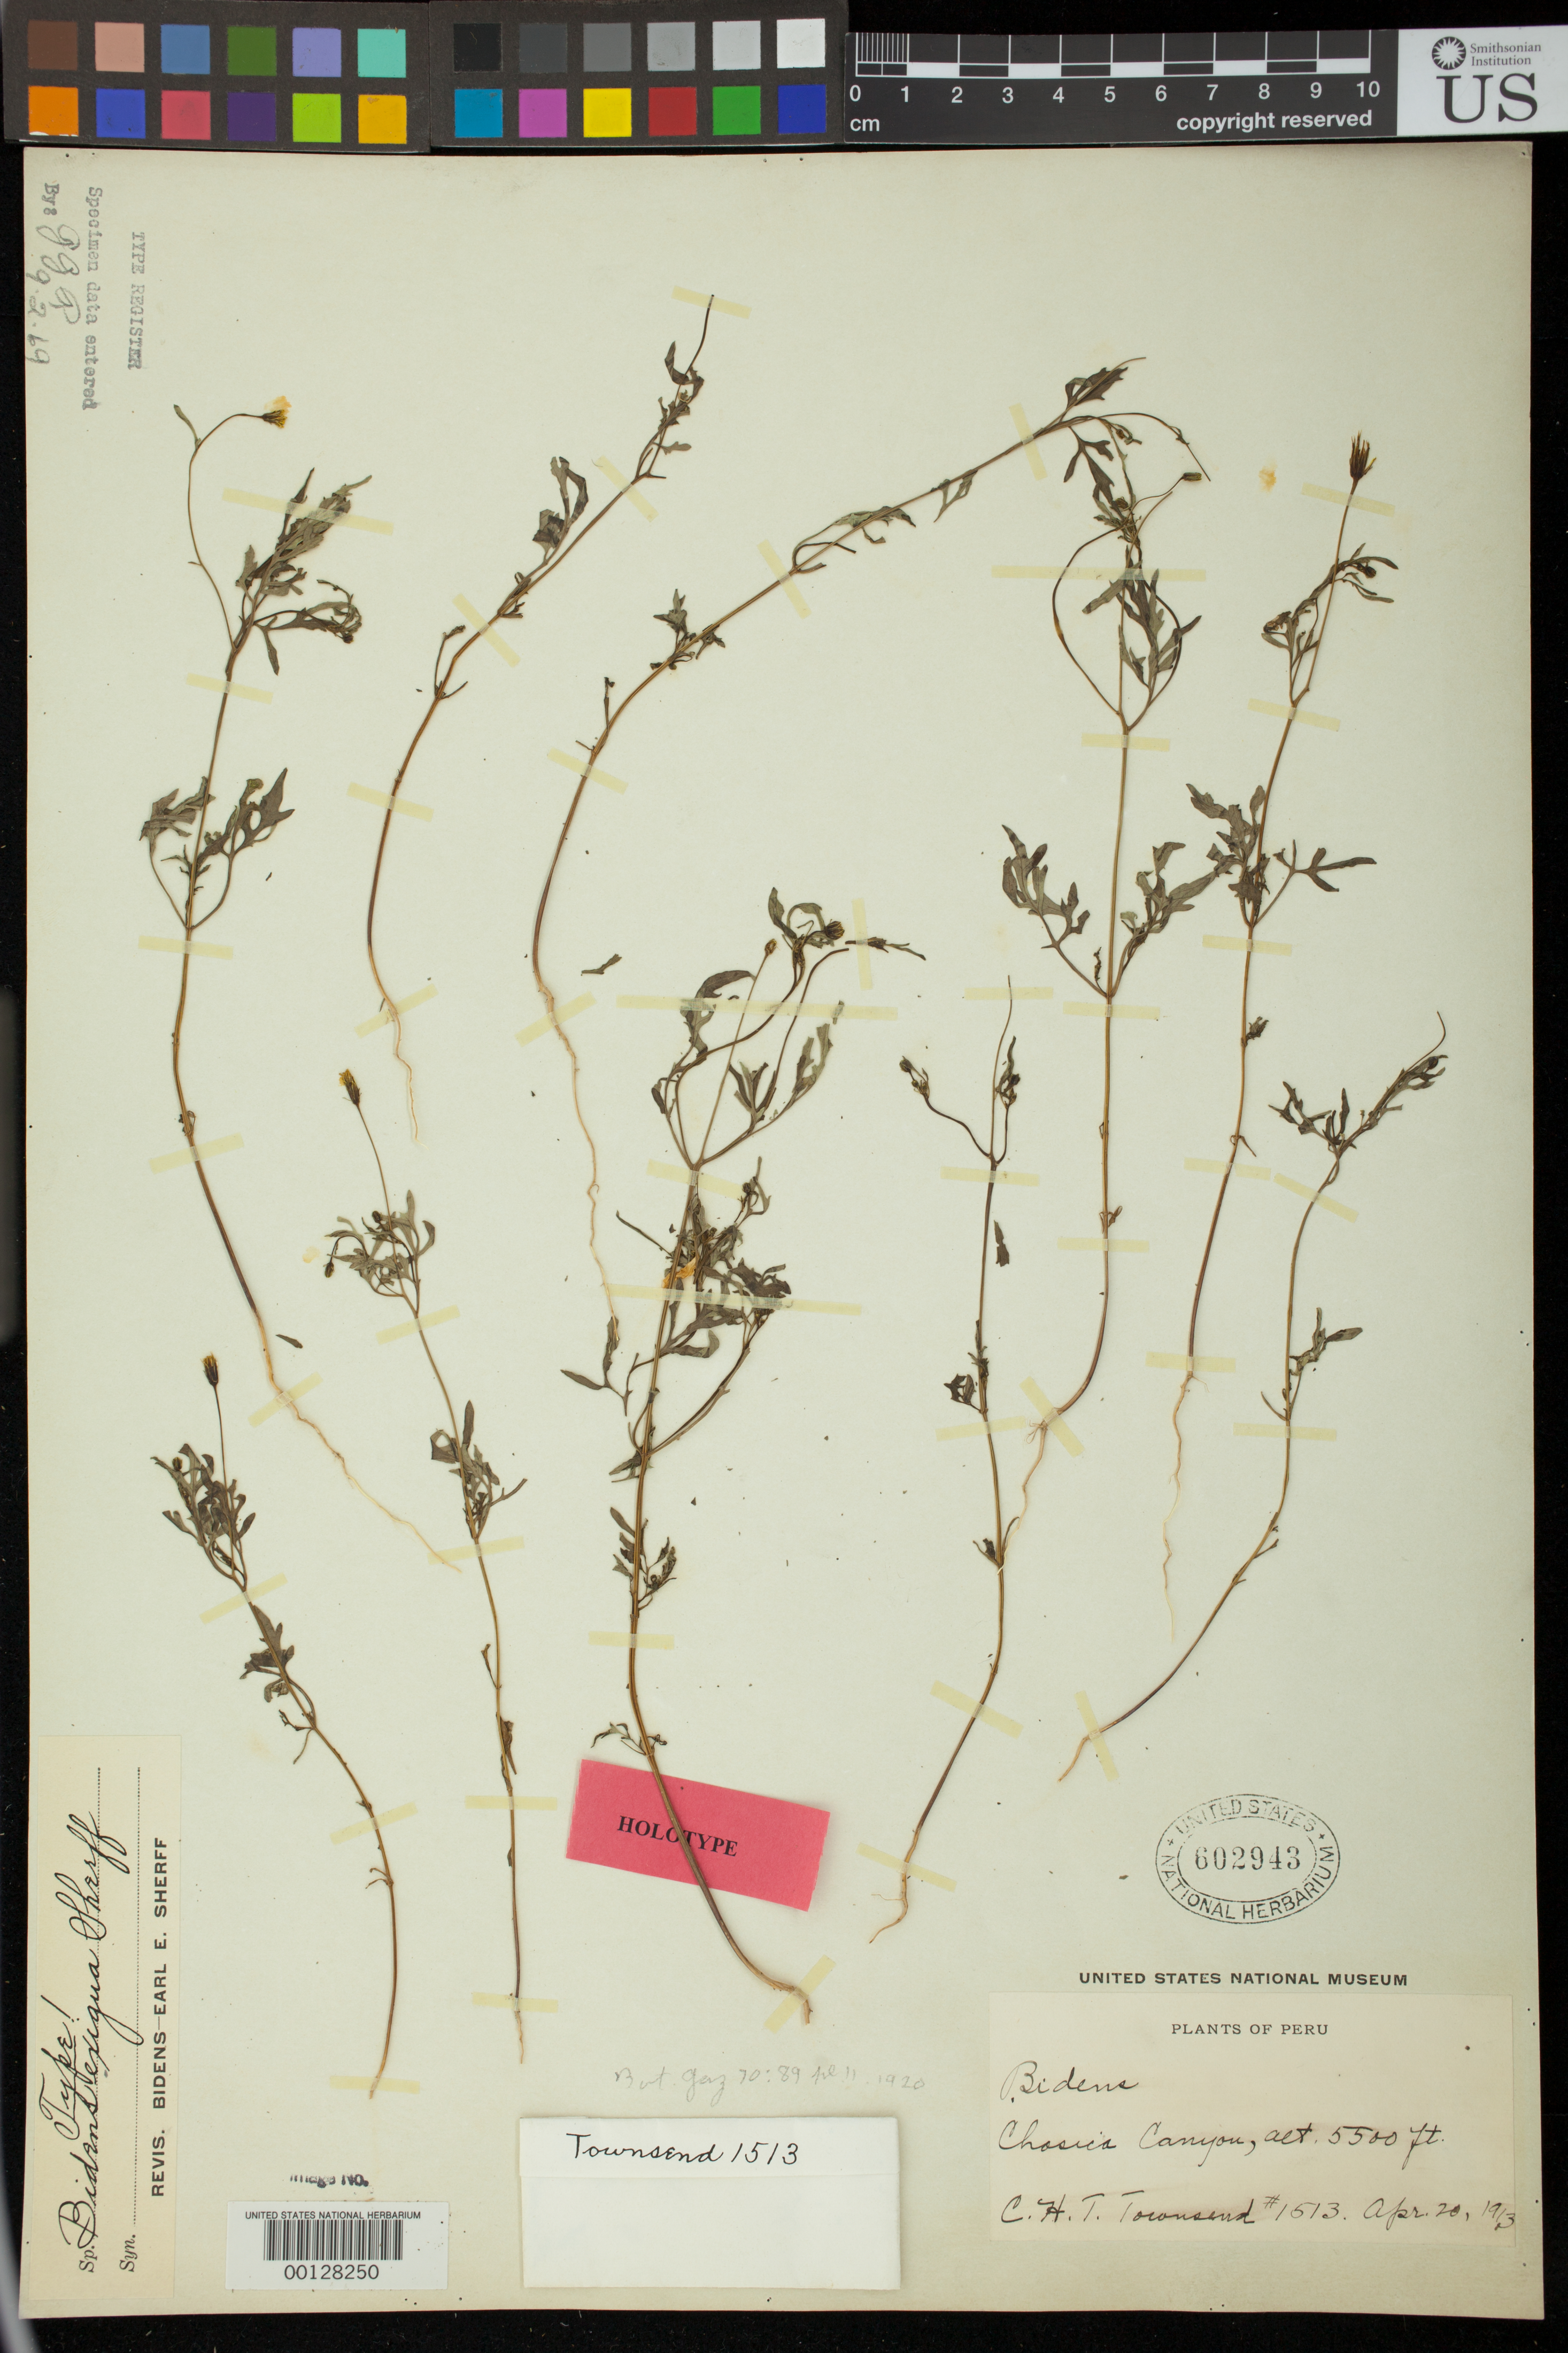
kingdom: Plantae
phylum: Tracheophyta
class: Magnoliopsida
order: Asterales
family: Asteraceae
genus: Bidens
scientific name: Bidens exigua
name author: Sherff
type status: Holotype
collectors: C. H. T. Townsend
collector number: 1513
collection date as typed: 20 Apr 1913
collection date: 1913-04-20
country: Peru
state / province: Lima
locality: Chosica Canyon.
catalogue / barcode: US 602943